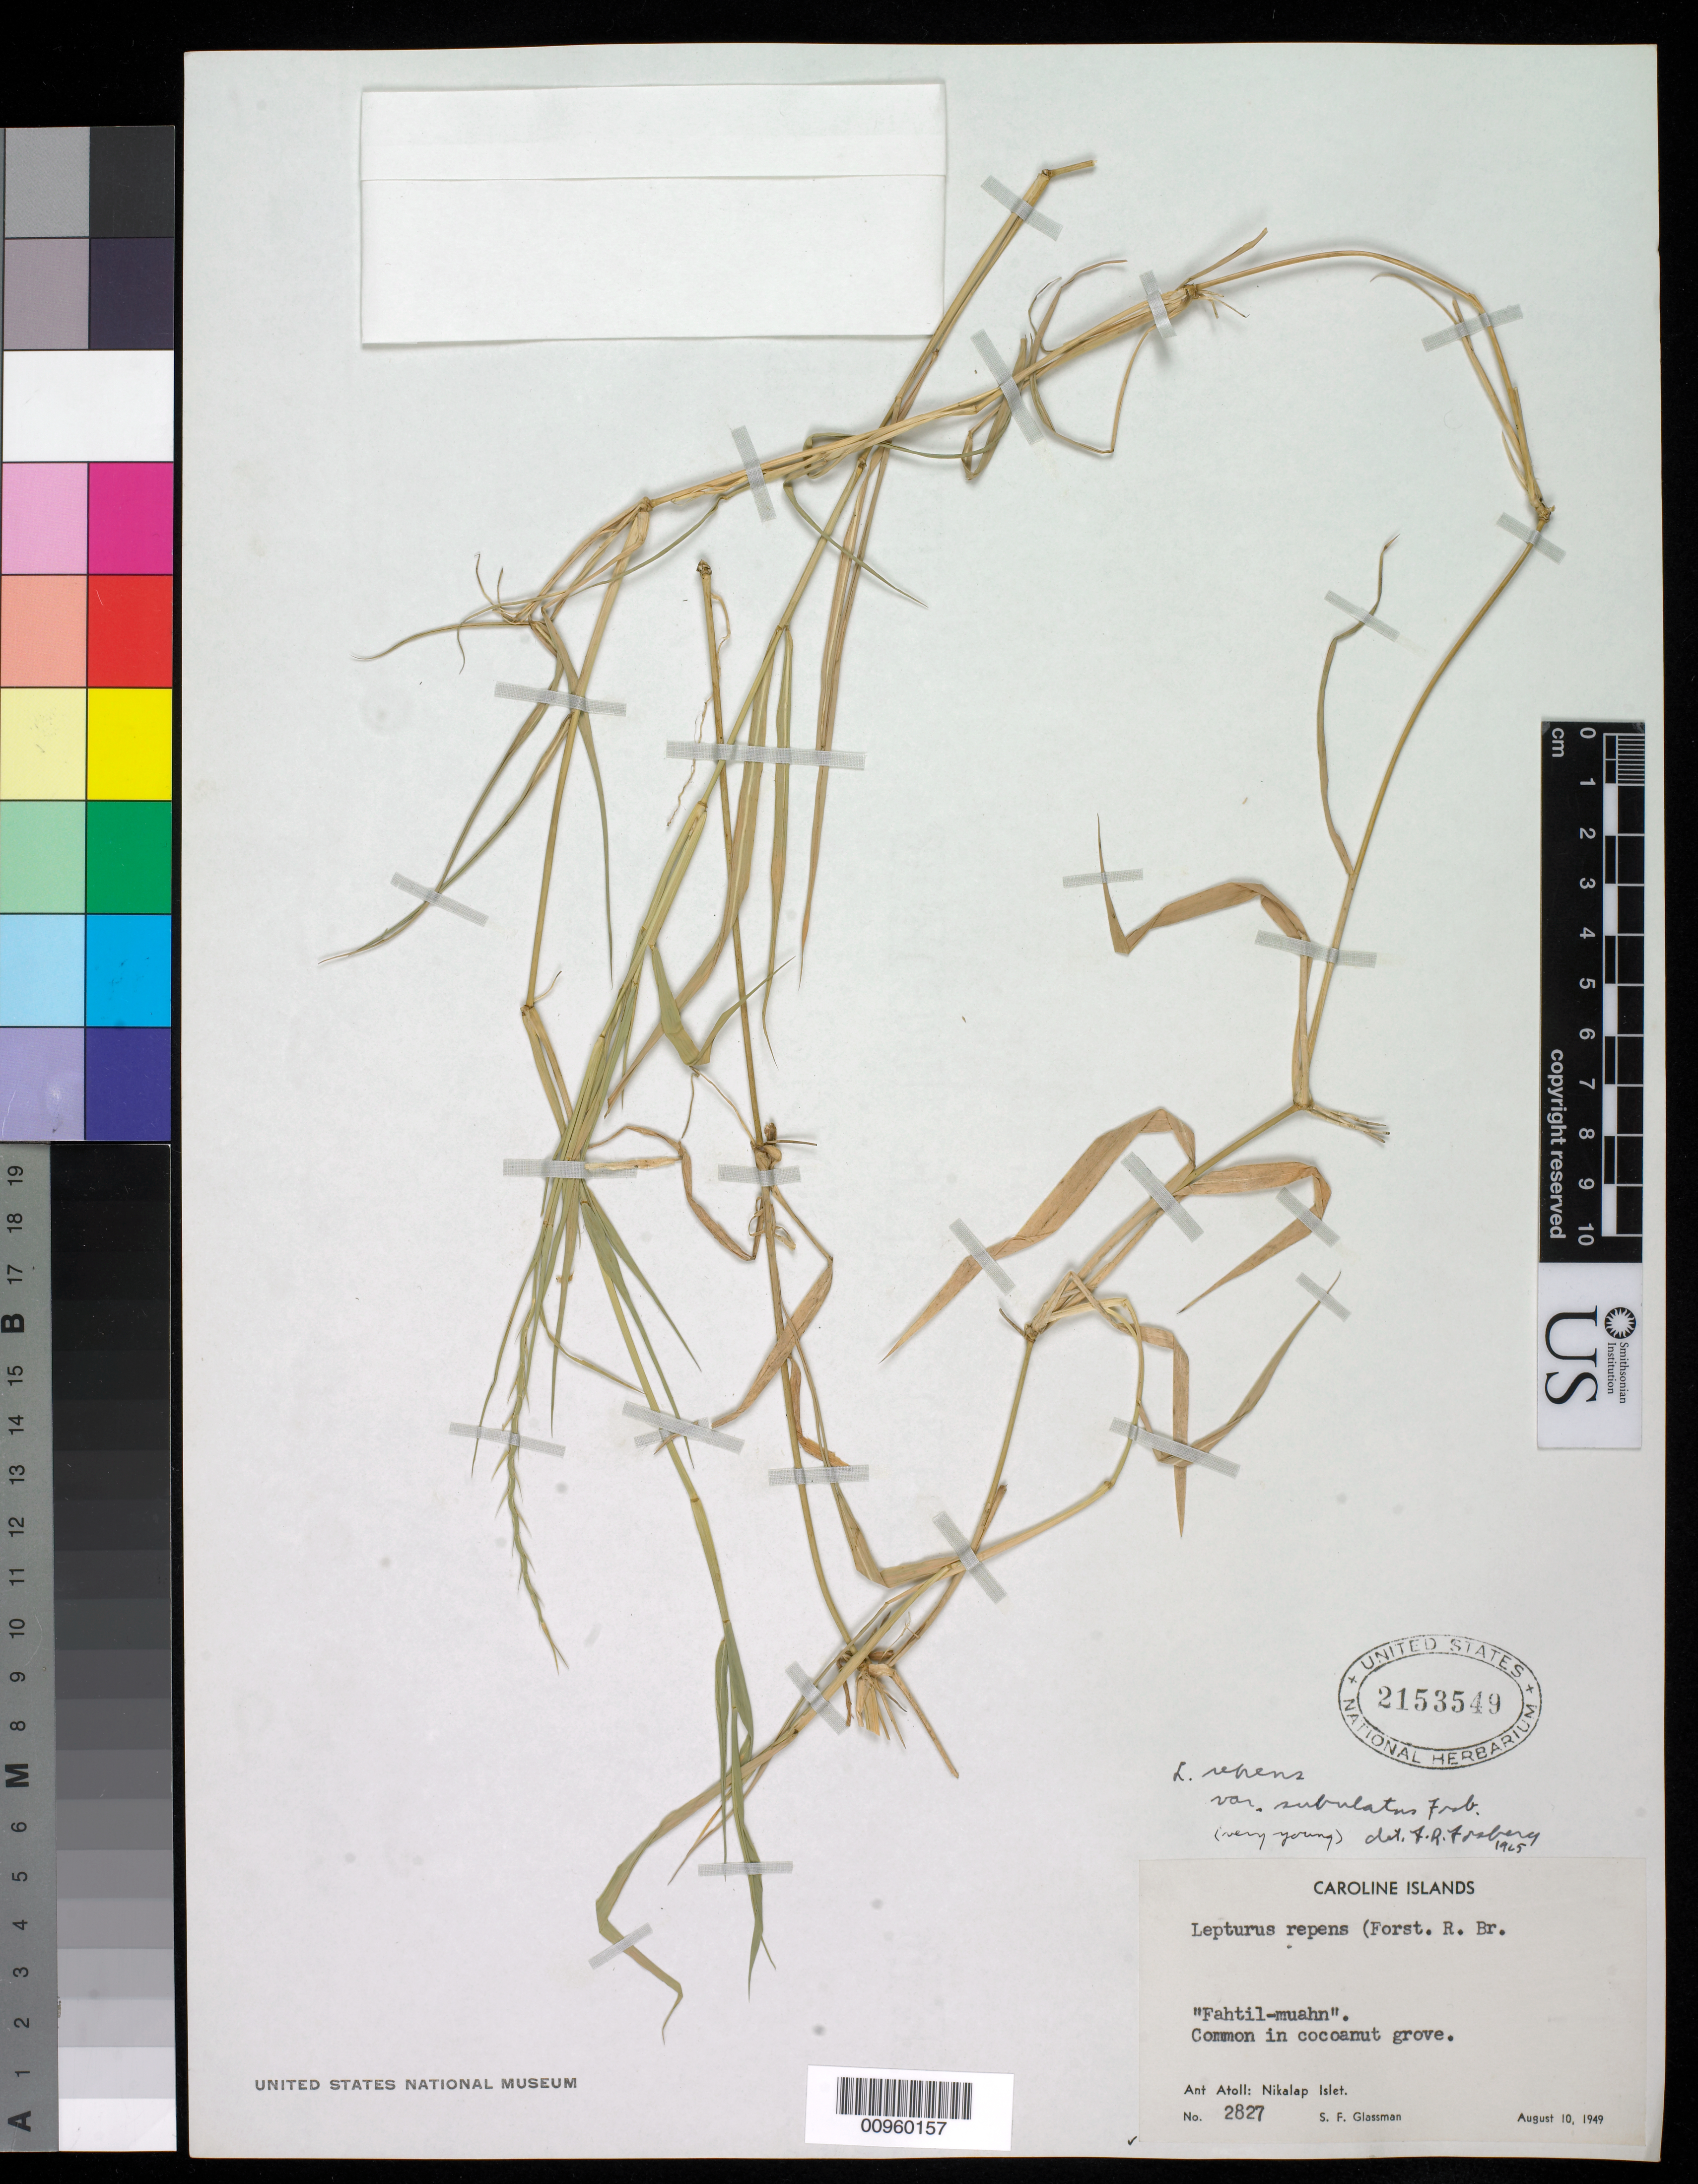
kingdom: Plantae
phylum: Tracheophyta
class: Liliopsida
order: Poales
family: Poaceae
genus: Lepturus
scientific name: Lepturus repens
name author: (J.R. Forst.) R. Br.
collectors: S. F. Glassman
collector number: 2827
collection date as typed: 10 Aug 1949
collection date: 1949-08-10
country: Micronesia, Federated States of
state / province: Pohnpei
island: Ant Atoll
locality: Common in coconut grove.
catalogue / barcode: US 2153549